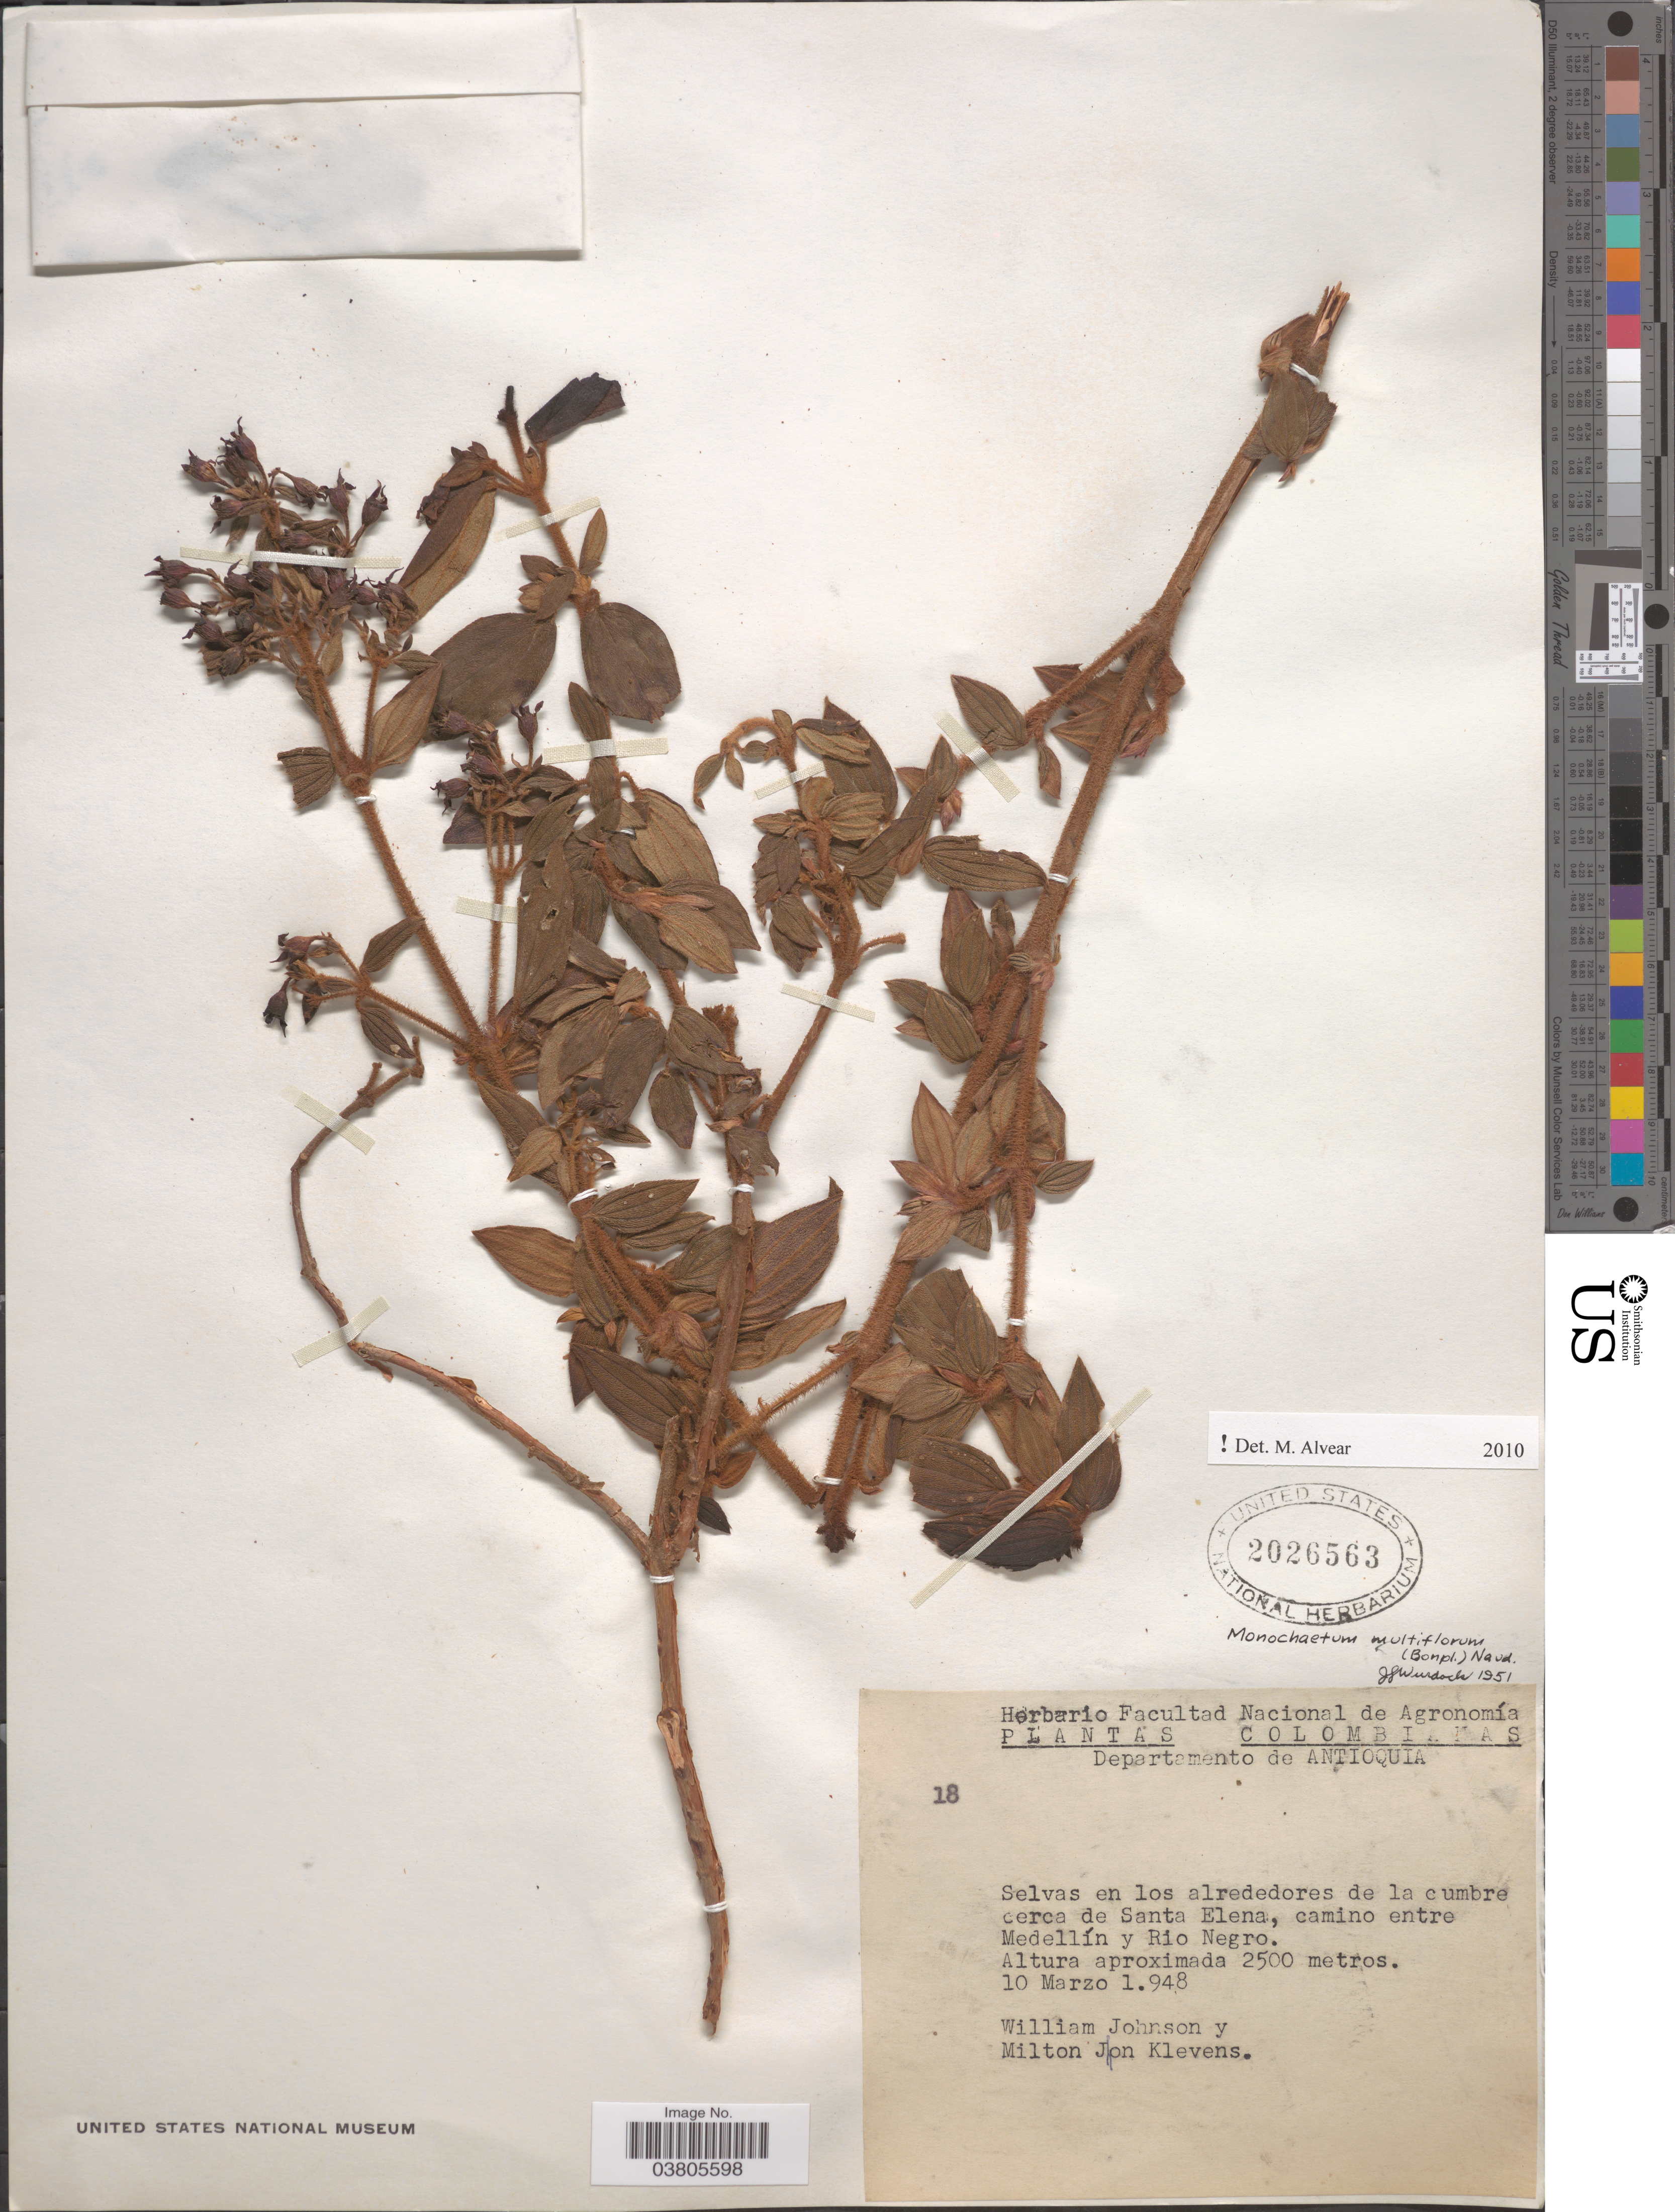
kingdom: Plantae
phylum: Tracheophyta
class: Magnoliopsida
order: Myrtales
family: Melastomataceae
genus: Monochaetum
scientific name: Monochaetum multiflorum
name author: (Bonpl.) Naudin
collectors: W. M. Johnson & M. Klevens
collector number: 18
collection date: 1948-03-10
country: Colombia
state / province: Antioquia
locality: Departamento de Antioquia. Selvas en los alrededores de la cumbre cerca de Santa Elena, camino entre Medellín y Rio Negro.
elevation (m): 2500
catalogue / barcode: US 2026563